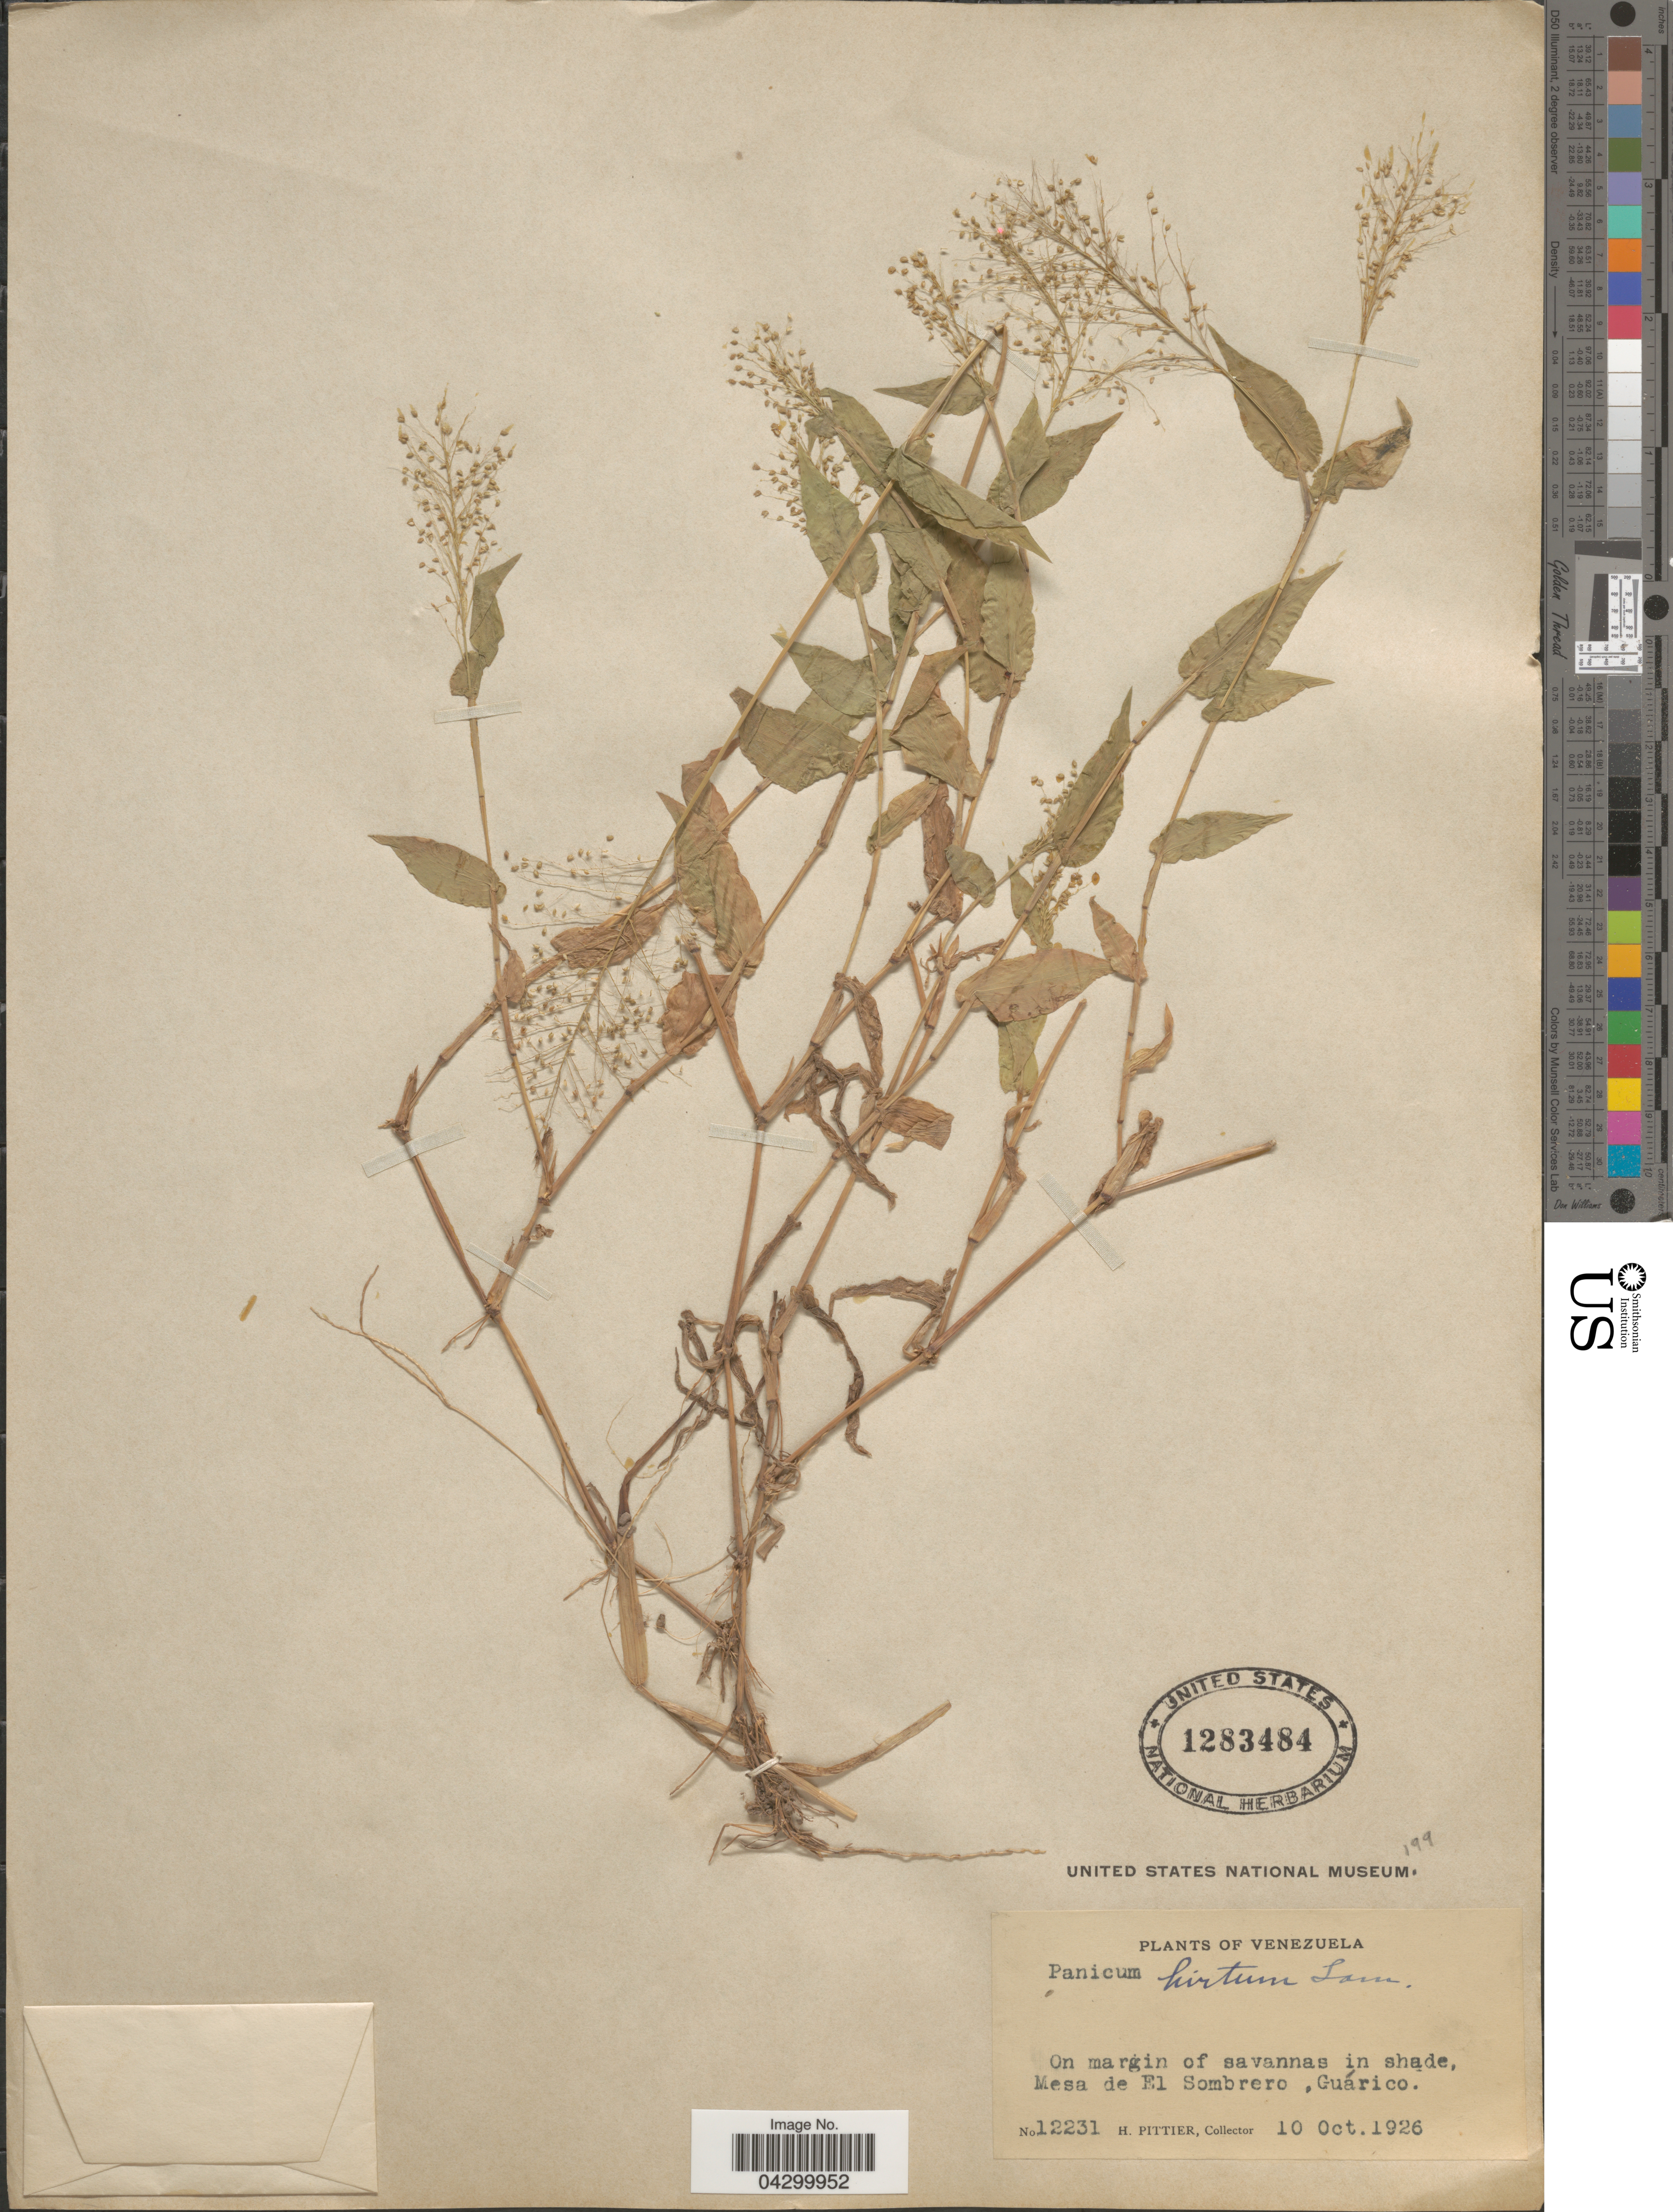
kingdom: Plantae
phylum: Tracheophyta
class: Liliopsida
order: Poales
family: Poaceae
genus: Panicum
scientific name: Panicum hirtum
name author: Lam.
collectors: H. F. Pittier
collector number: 12231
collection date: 1926-10-10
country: Venezuela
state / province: Guarico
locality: On margin of savannas in shade, Mesa de El Sombrero, Guárico.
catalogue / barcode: US 1283484